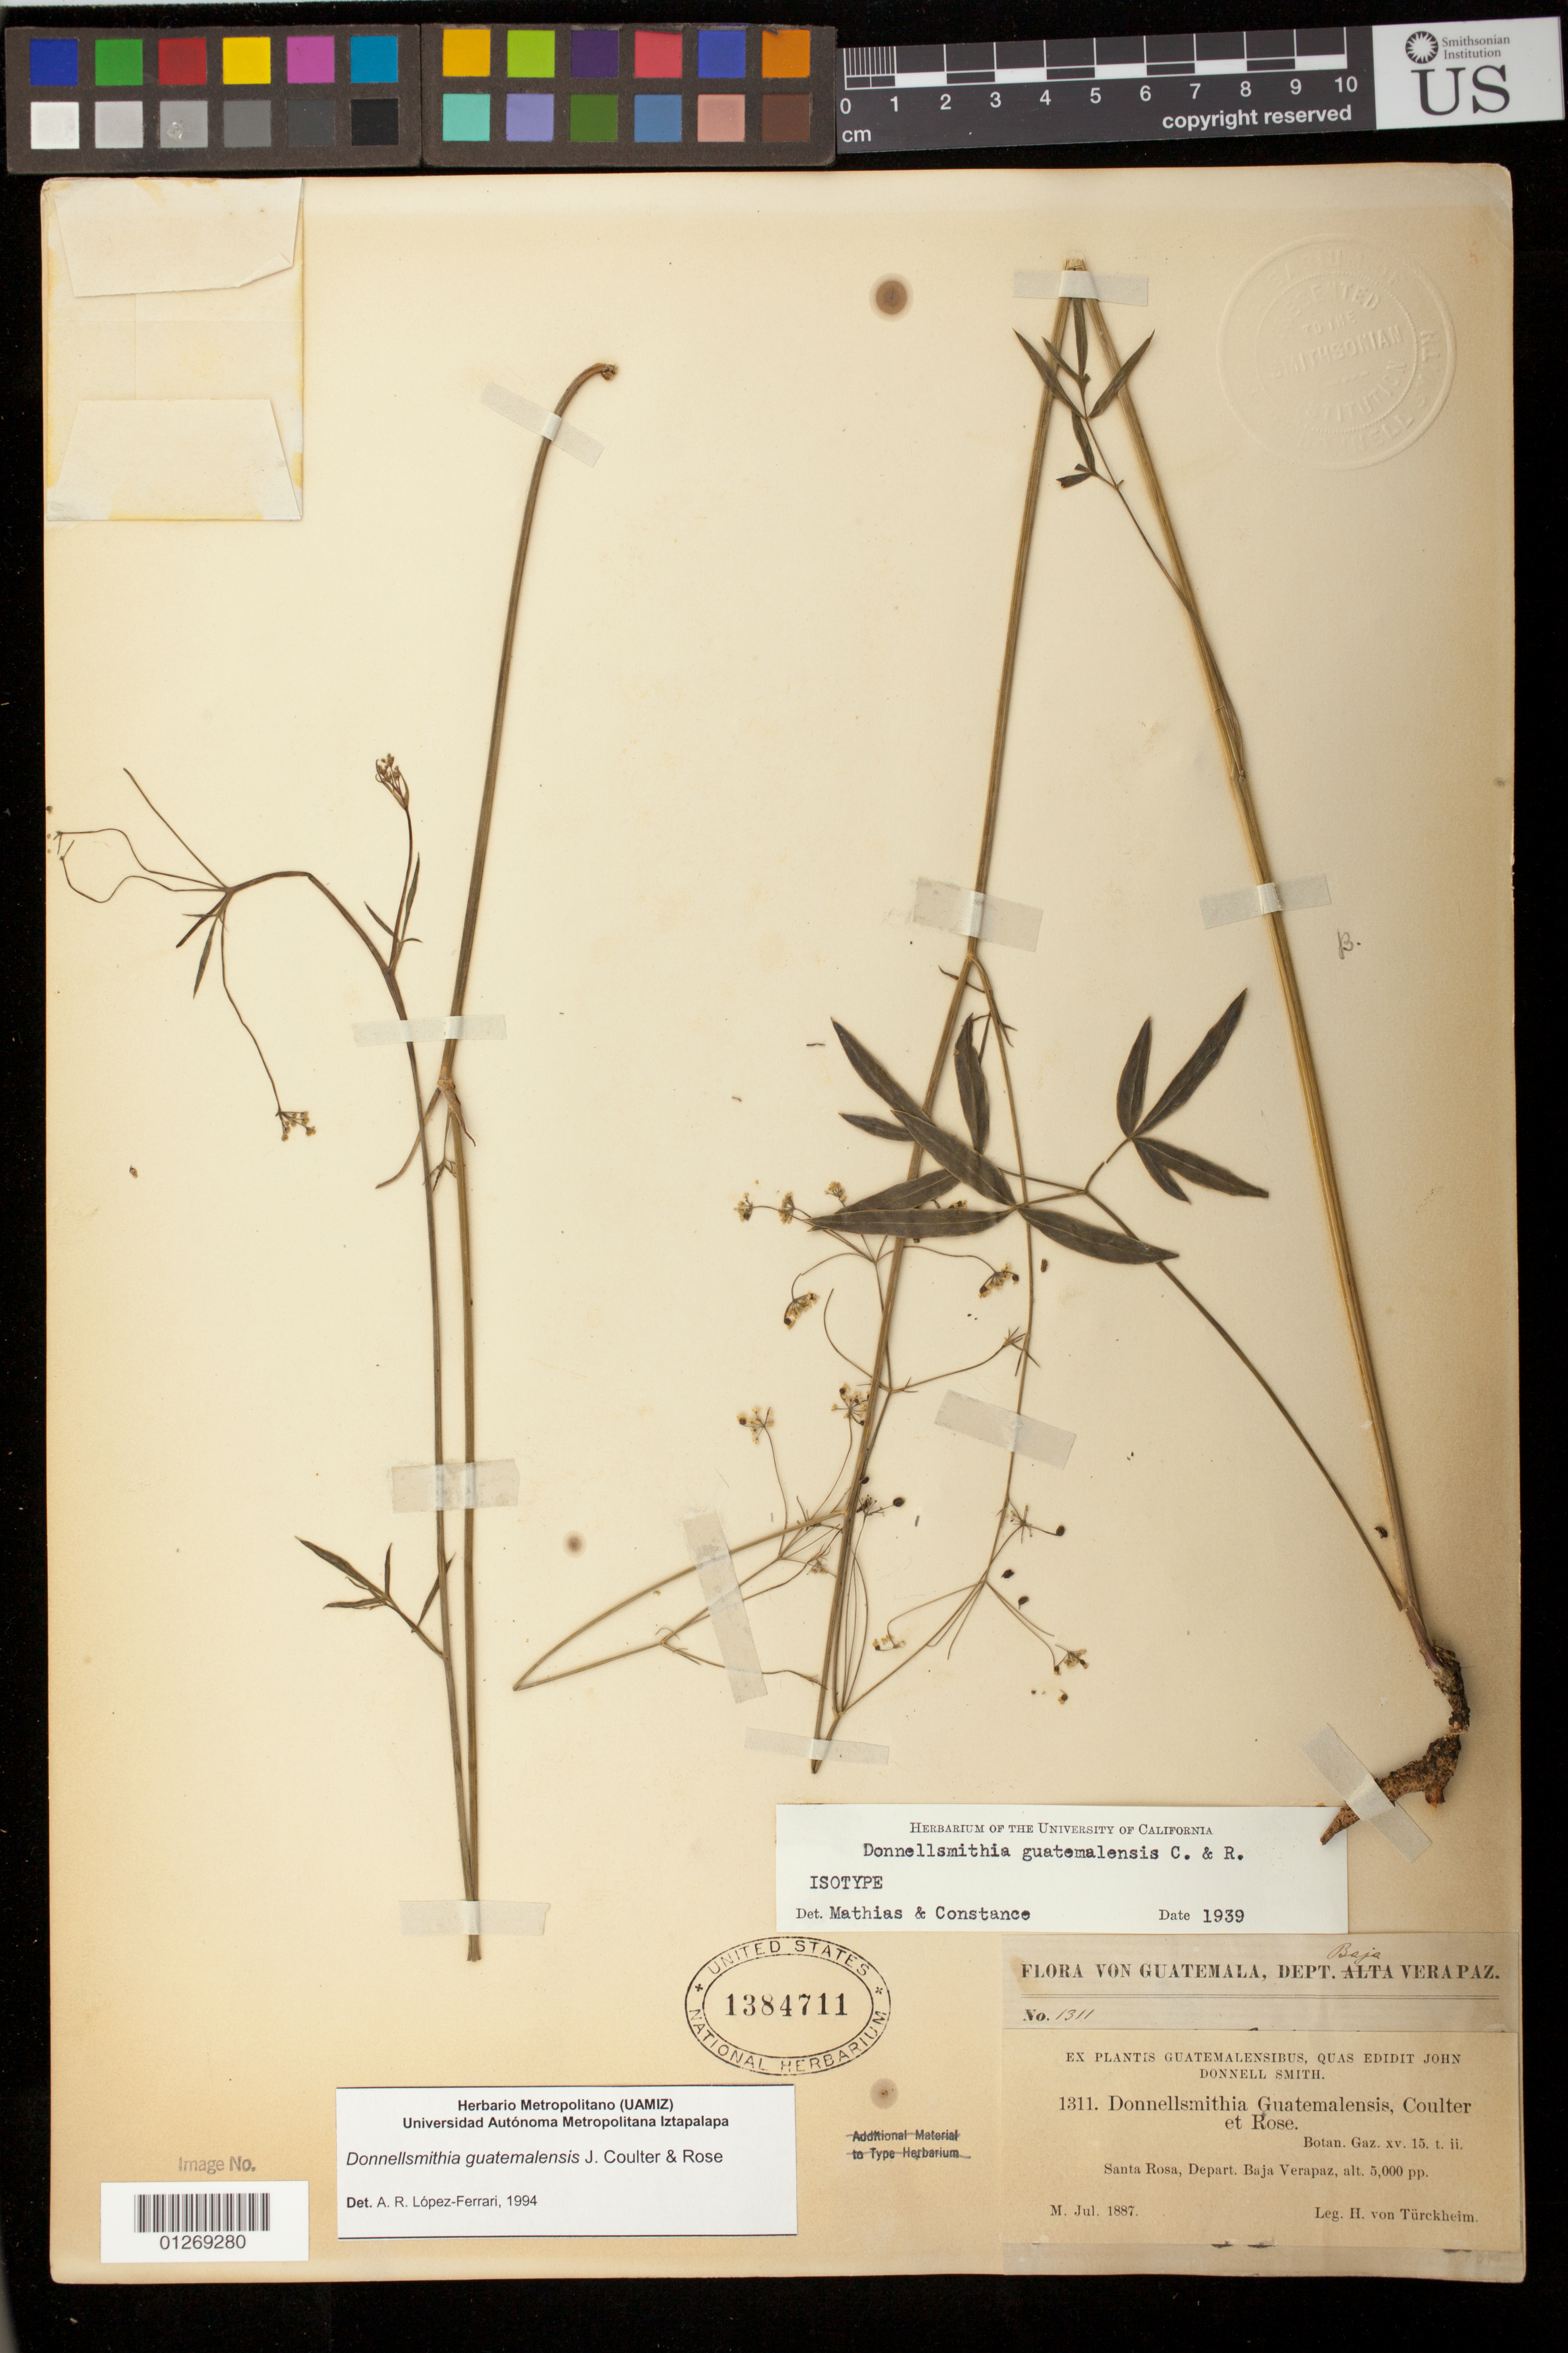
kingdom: Plantae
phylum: Tracheophyta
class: Magnoliopsida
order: Apiales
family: Apiaceae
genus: Donnellsmithia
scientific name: Donnellsmithia guatemalensis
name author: J.M. Coult. & Rose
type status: Isotype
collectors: H. von Türckheim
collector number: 1311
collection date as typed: Jul 1887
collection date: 1887-07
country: Guatemala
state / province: Baja Verapaz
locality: Santa Rosa.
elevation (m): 1524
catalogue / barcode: US 1384711